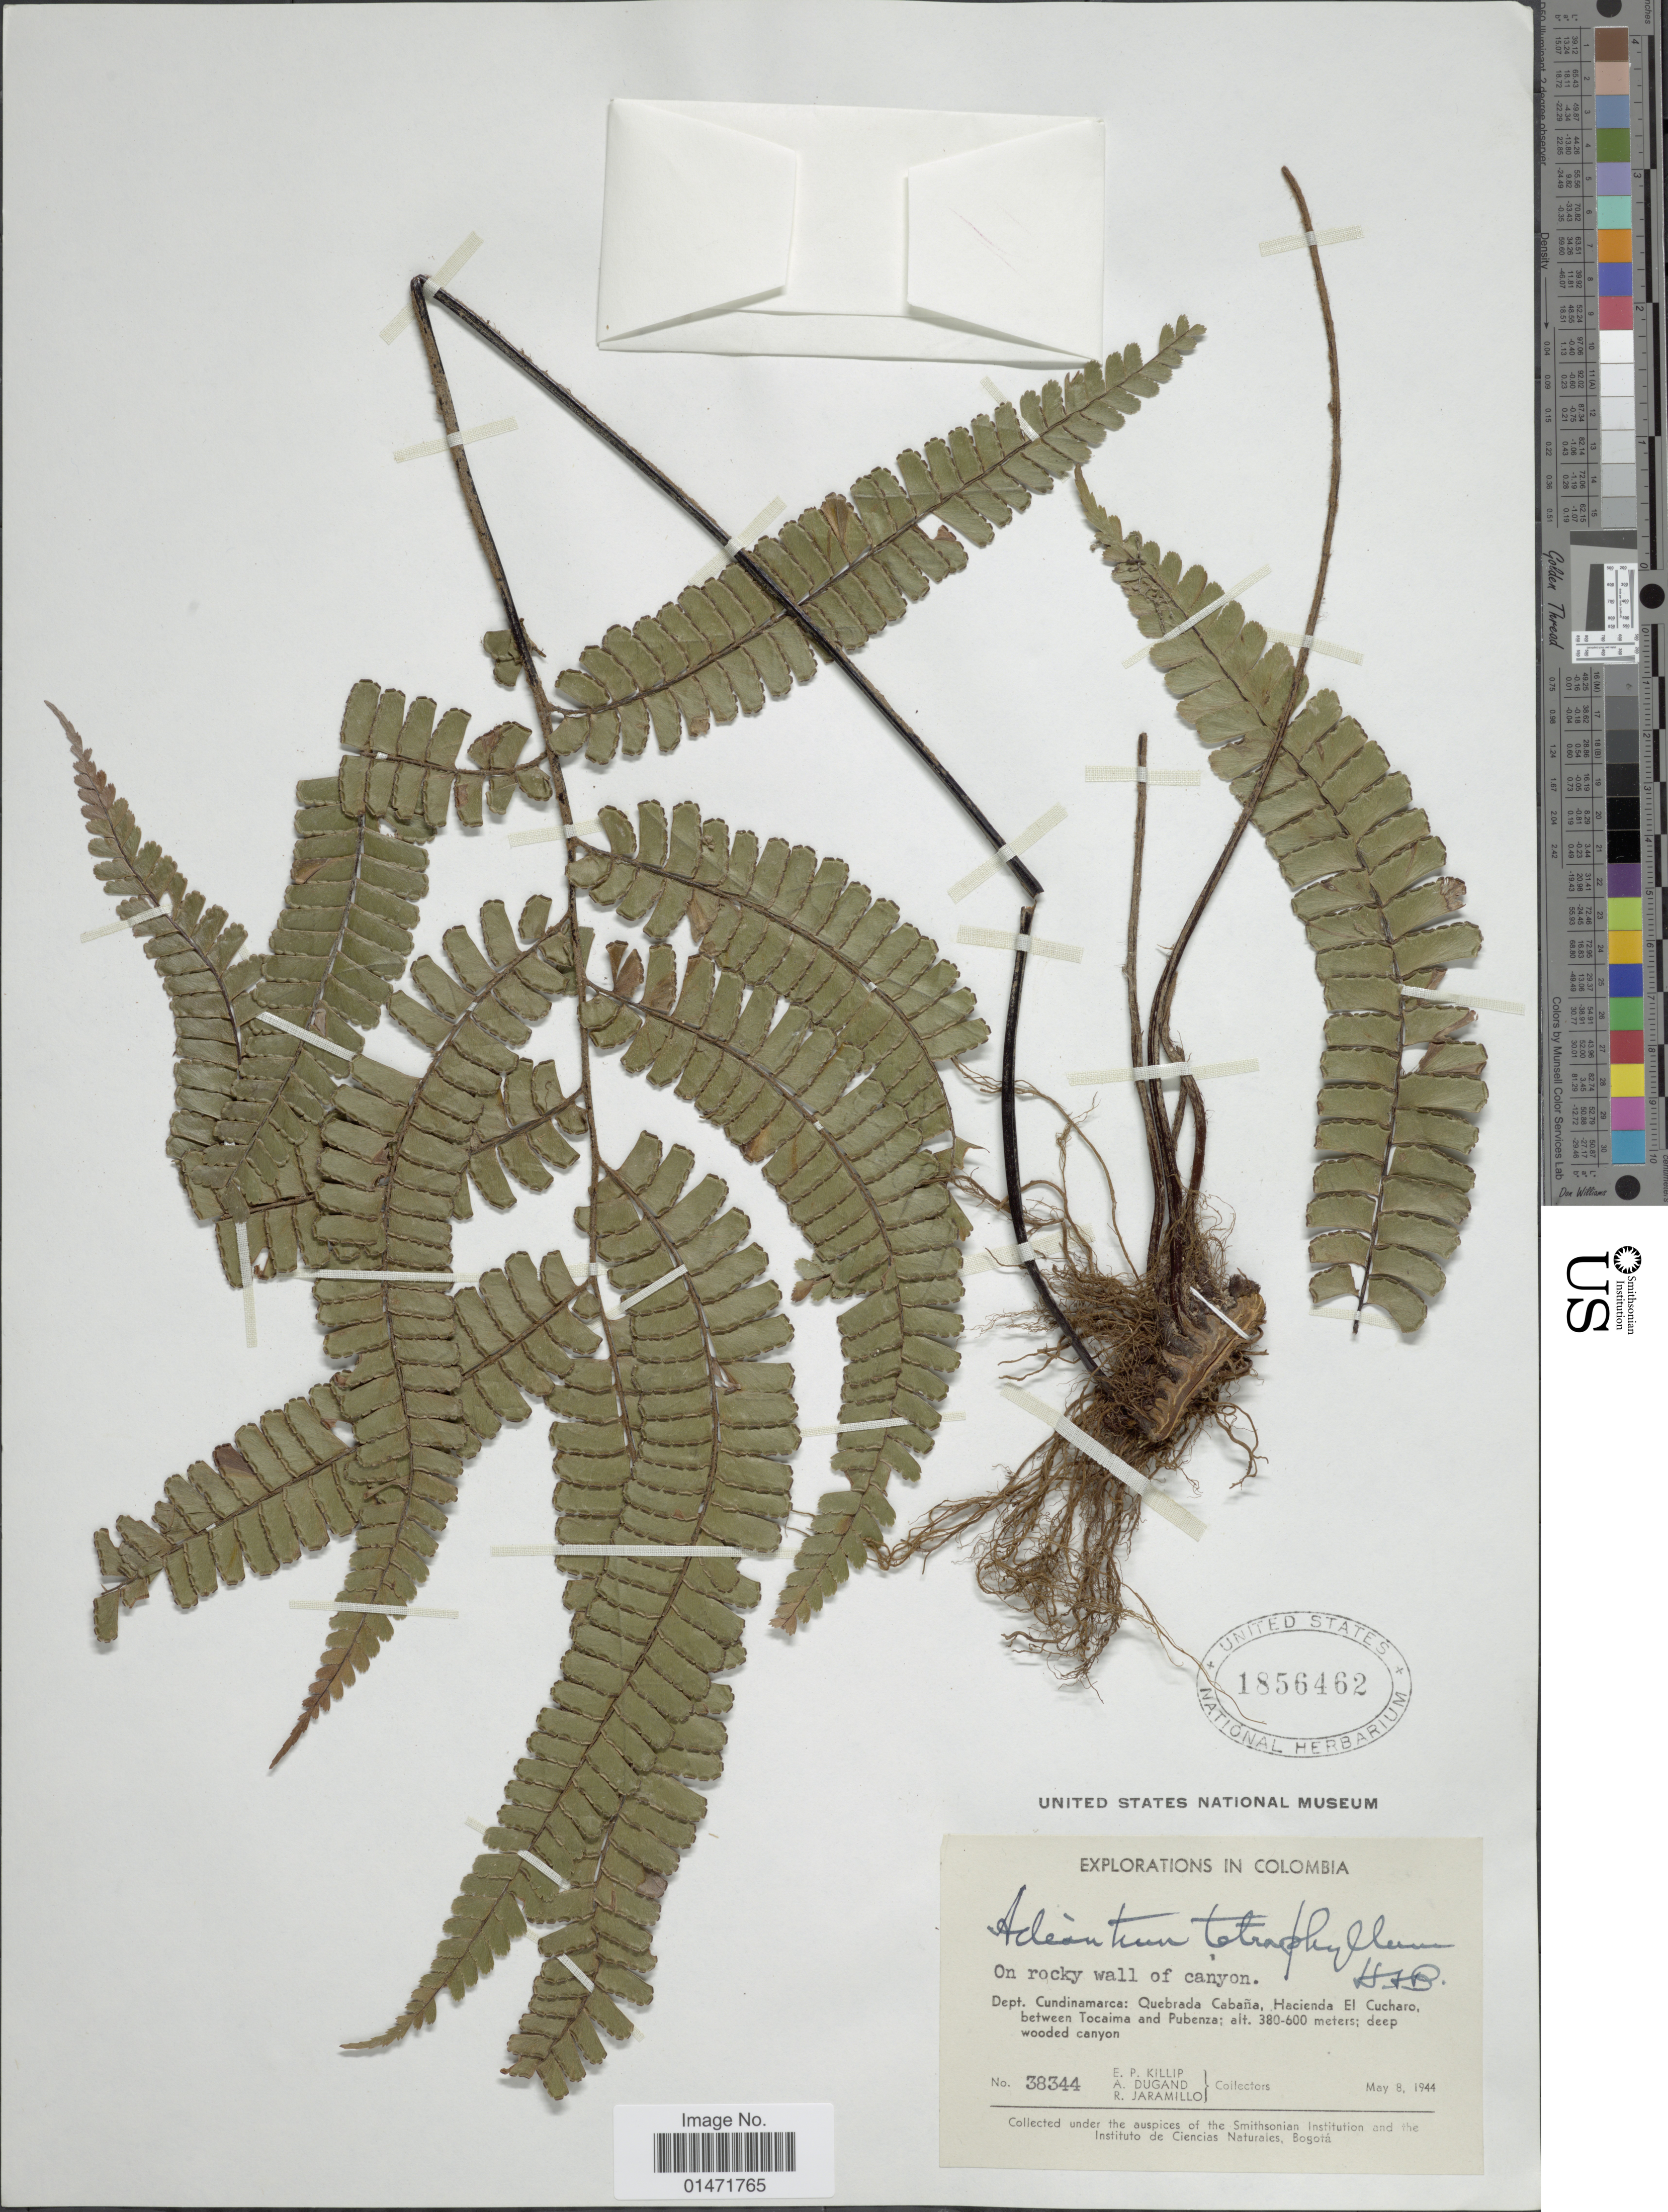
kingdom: Plantae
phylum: Tracheophyta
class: Polypodiopsida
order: Polypodiales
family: Pteridaceae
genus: Adiantum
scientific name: Adiantum tetraphyllum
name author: Humb. & Bonpl. ex Willd.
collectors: E. P. Killip, A. Dugand & R. Jaramillo M.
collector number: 38344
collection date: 1944-05-08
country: Colombia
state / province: Cundinamarca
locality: Quebrada Cabaña, Hacienda El Cucharo, between Tocaima and Pubenza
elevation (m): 380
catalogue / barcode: US 1856462